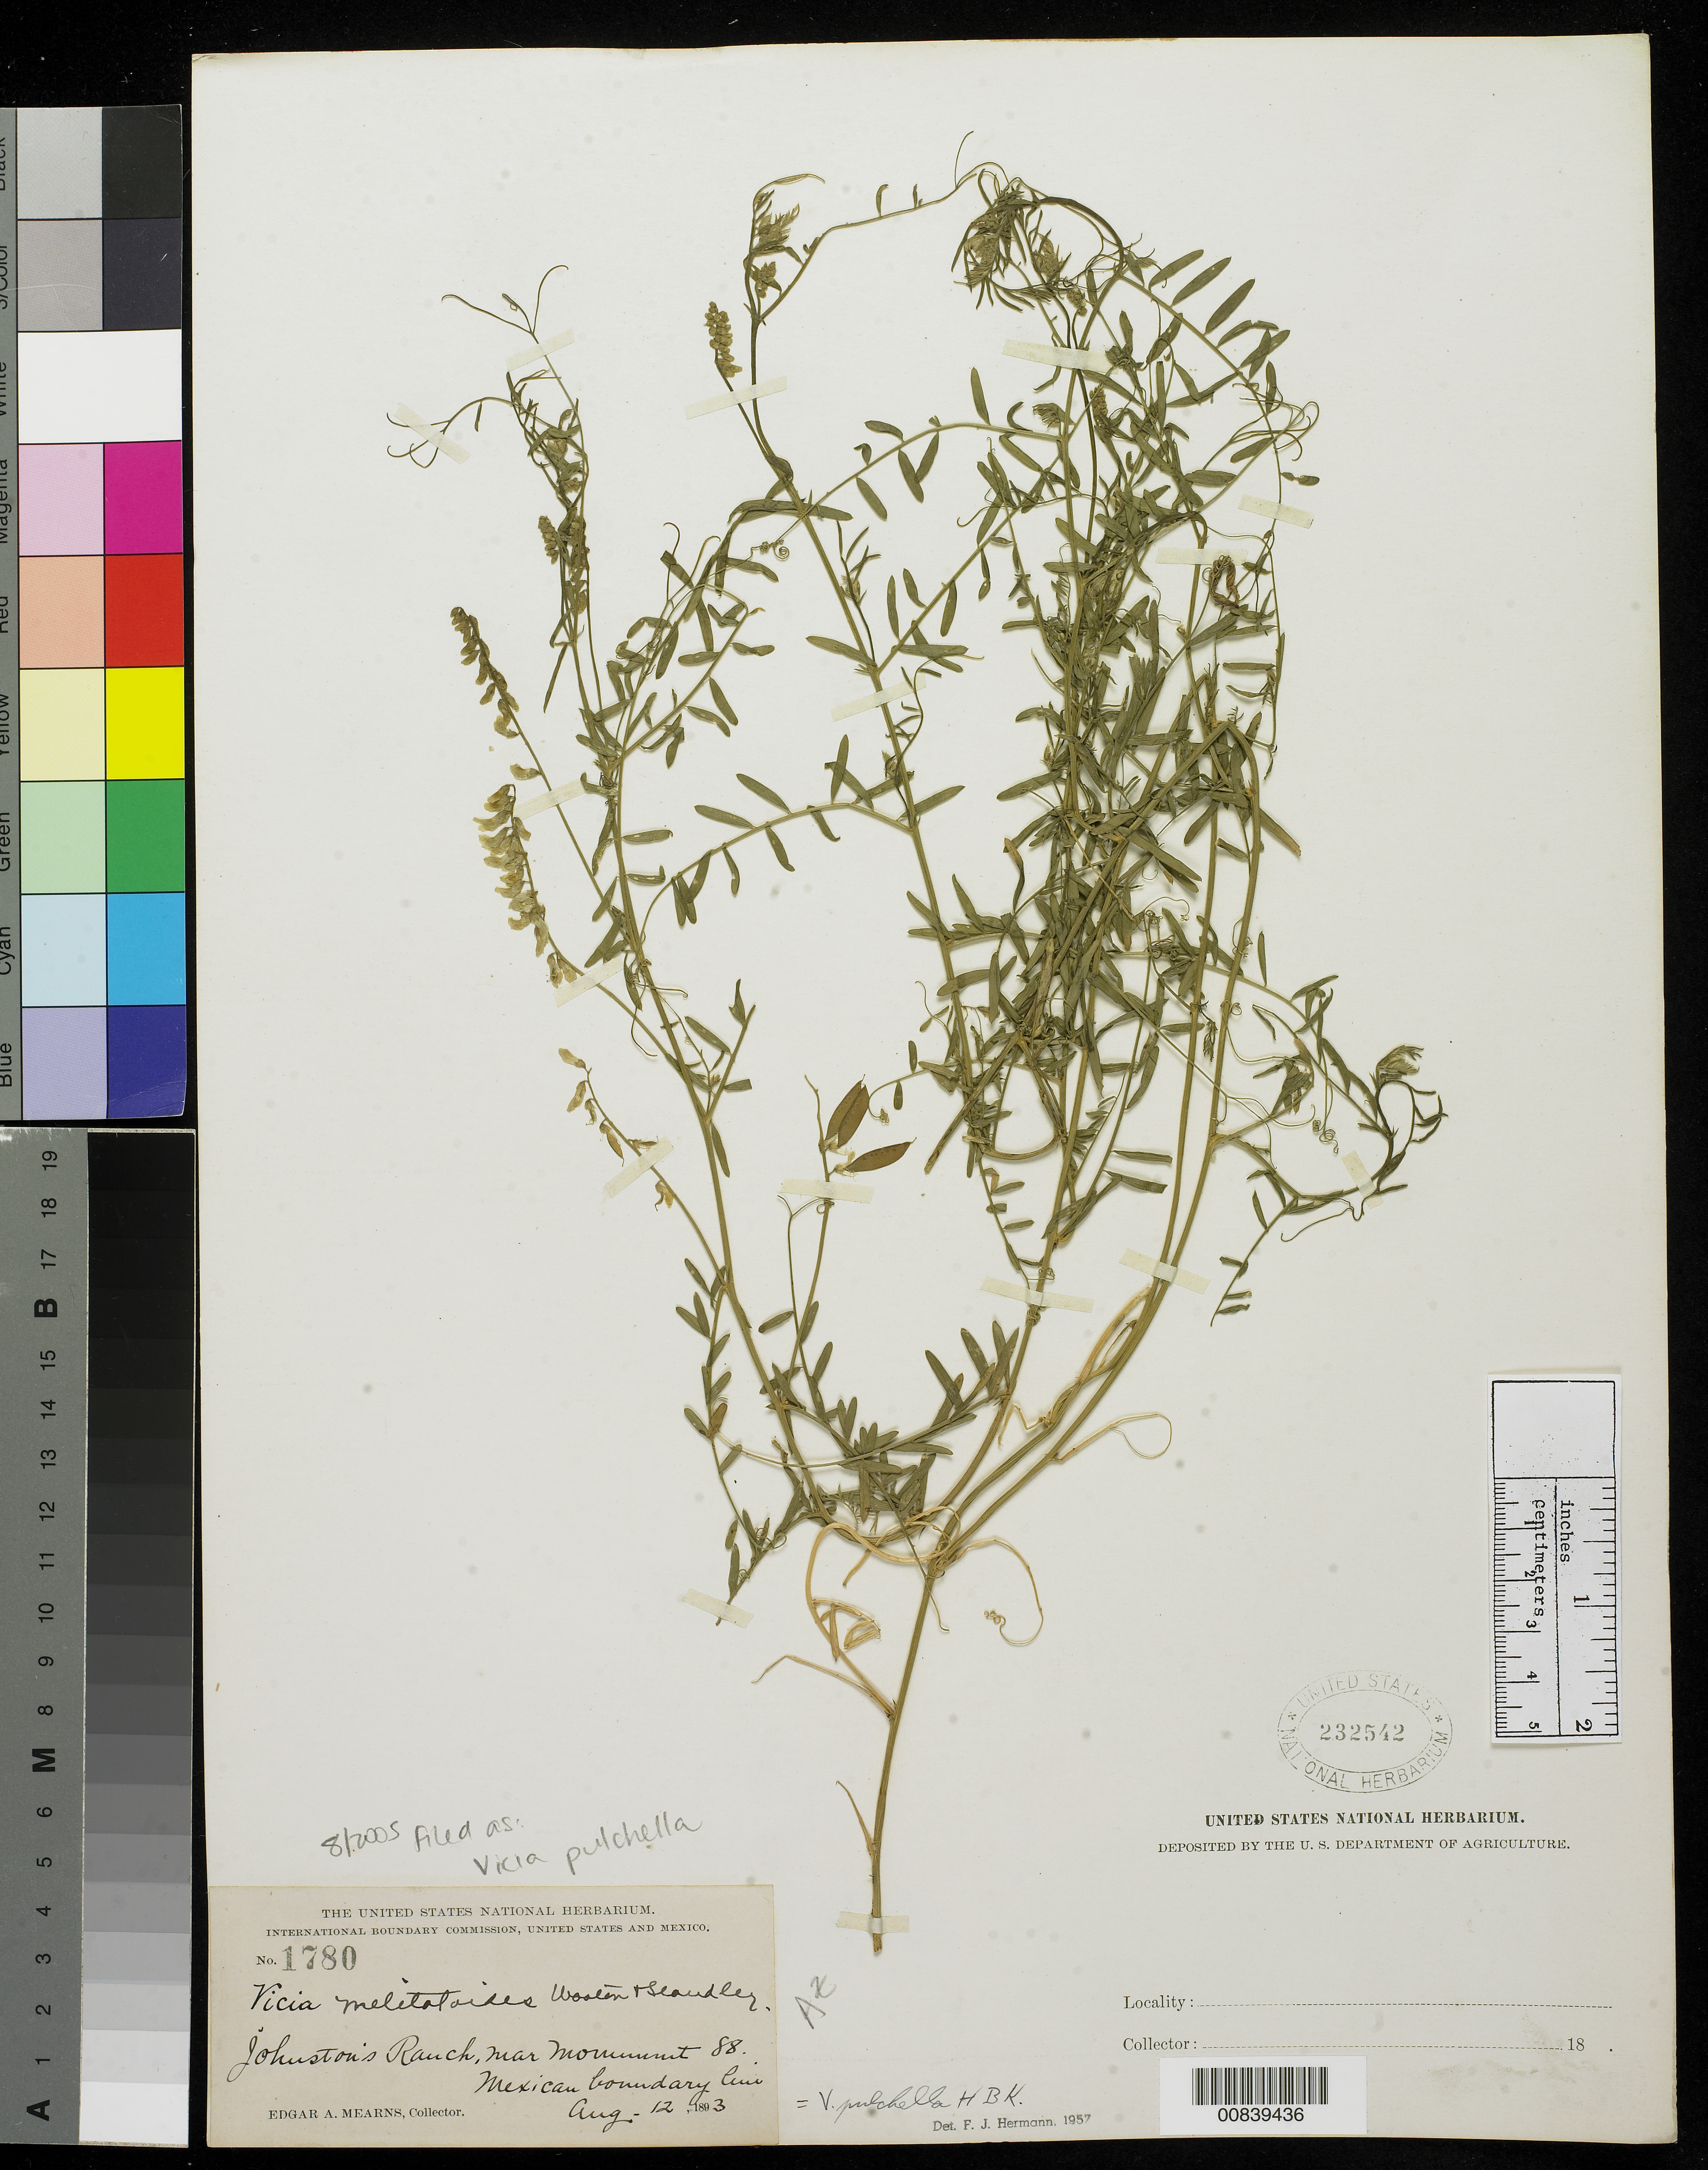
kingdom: Plantae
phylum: Tracheophyta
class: Magnoliopsida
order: Fabales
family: Fabaceae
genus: Vicia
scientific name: Vicia pulchella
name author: Kunth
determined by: Hermann, F. J.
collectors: E. A. Mearns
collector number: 1780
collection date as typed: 12 Aug 1893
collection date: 1893-08-12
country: United States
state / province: Arizona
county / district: Cochise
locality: Johnston's Ranch, near monument 88. Mexican Boundary Line.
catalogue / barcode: US 232542